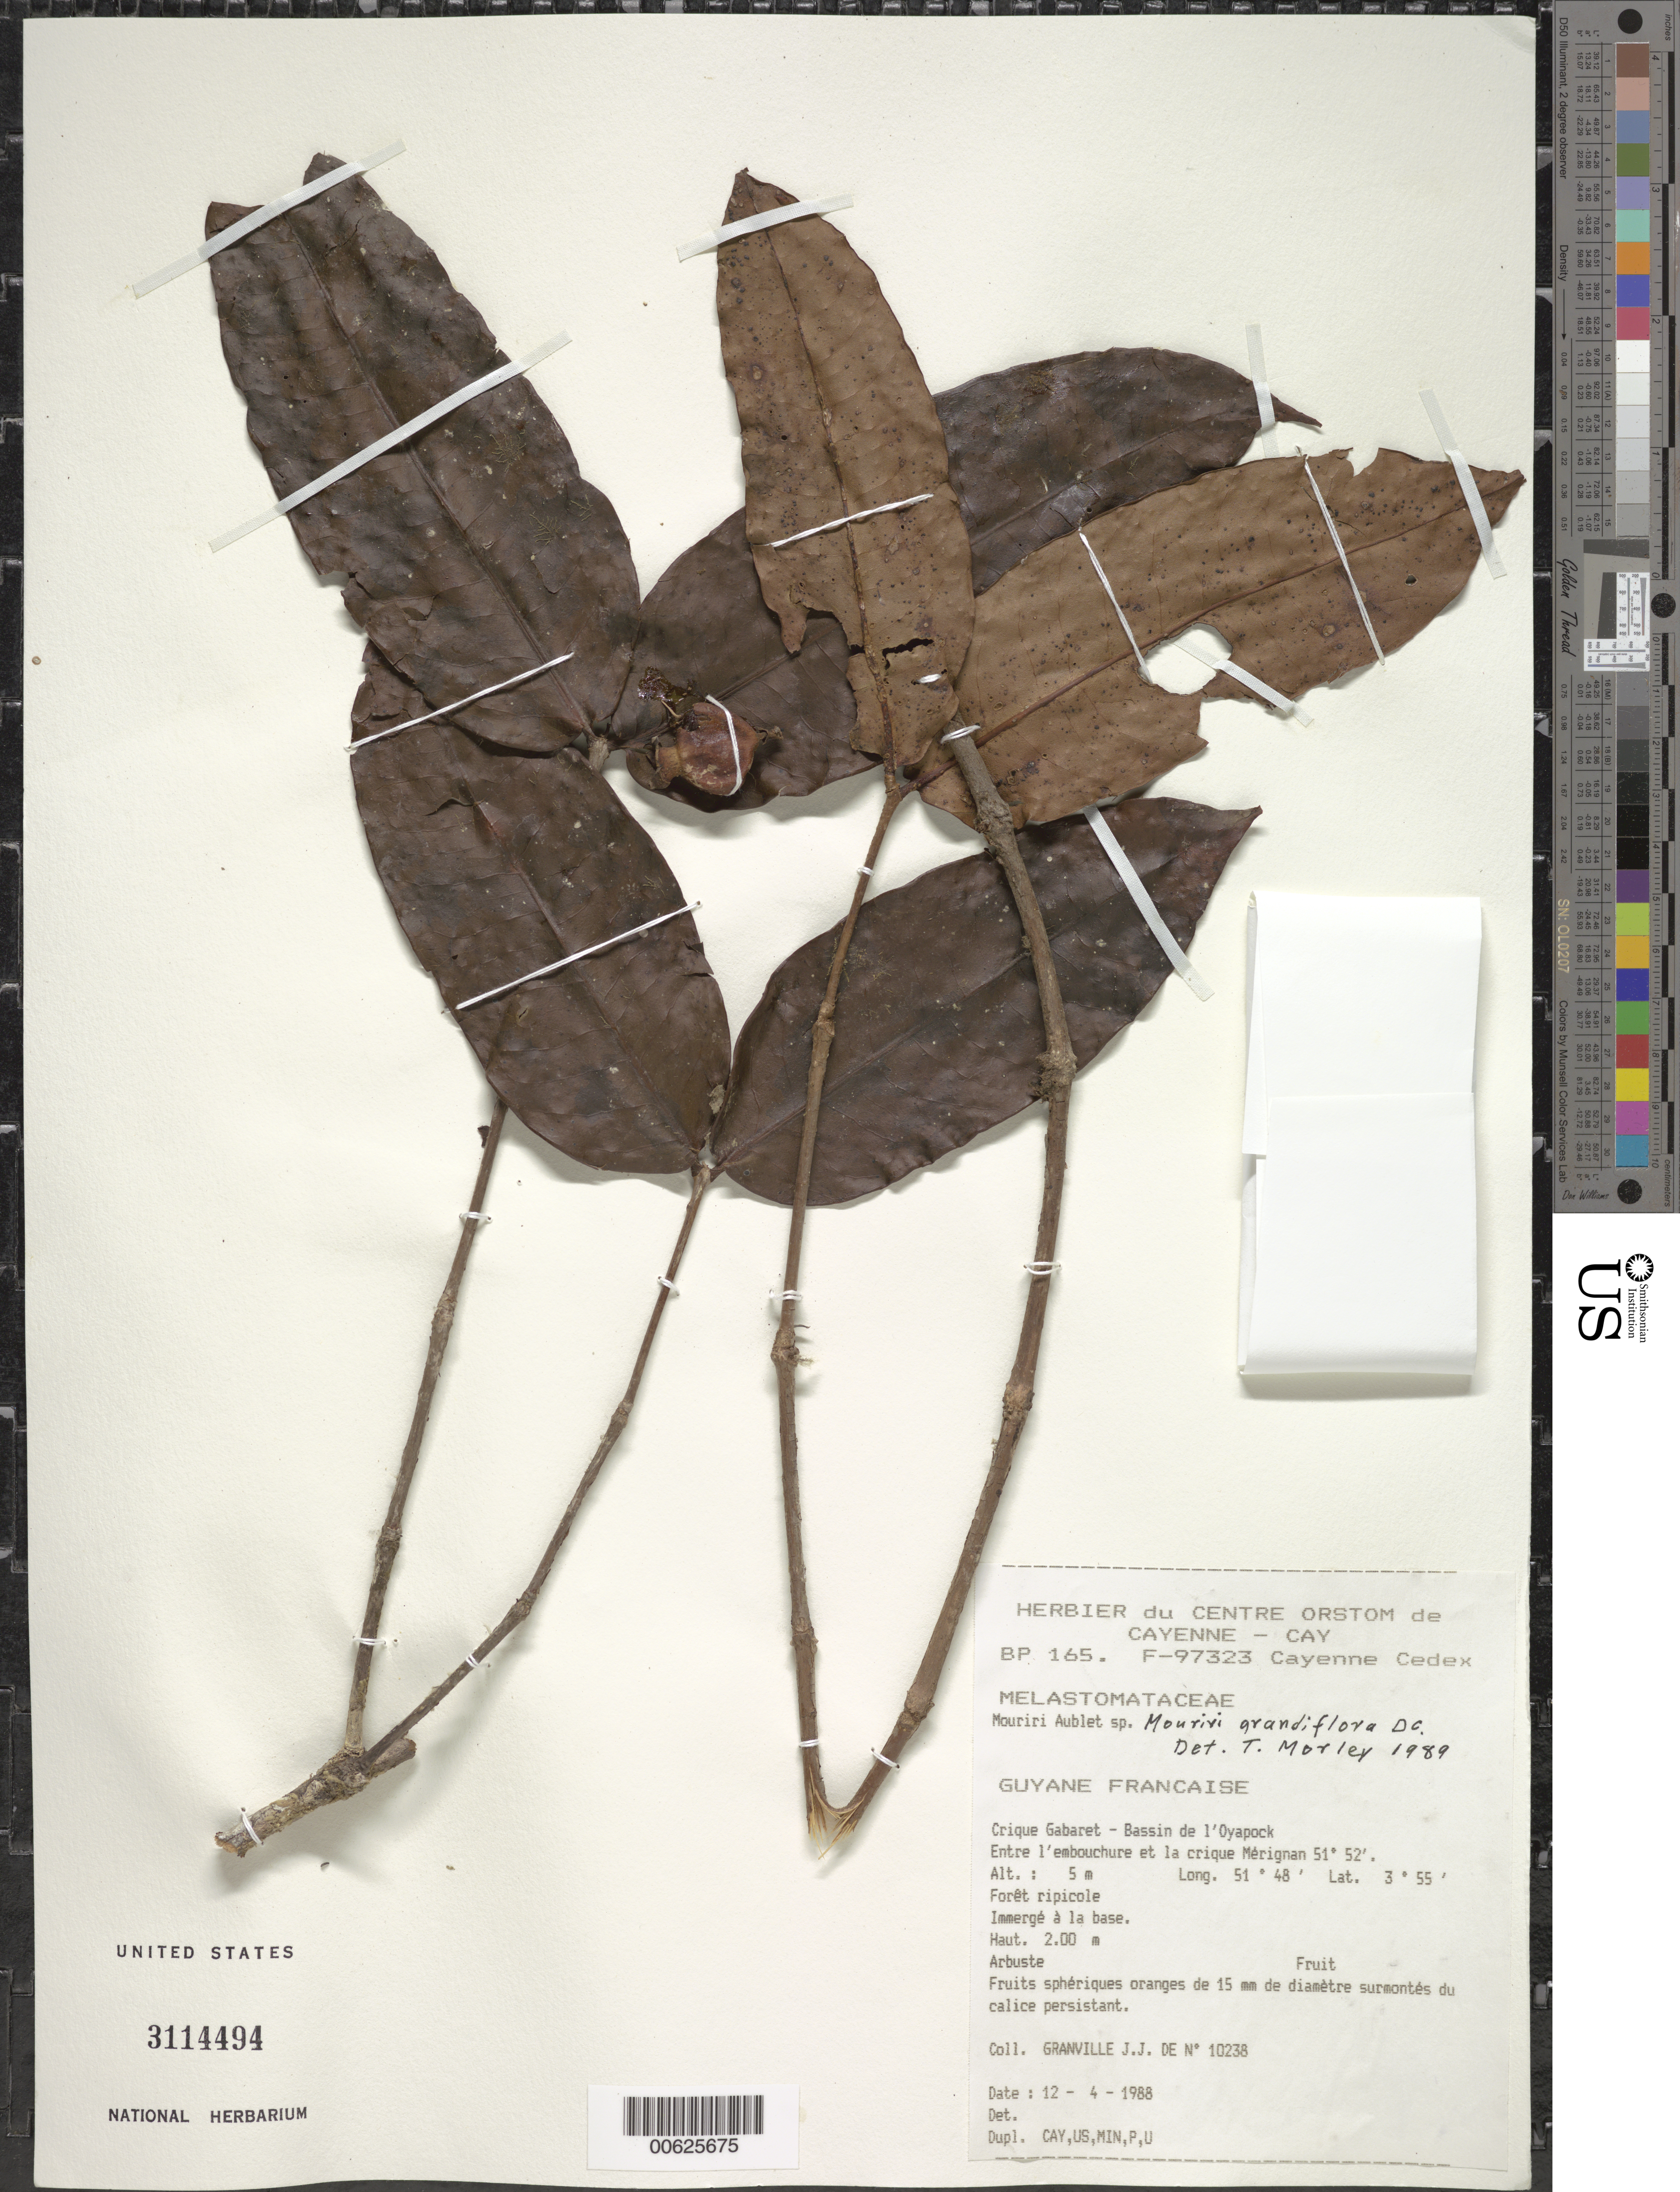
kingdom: Plantae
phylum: Tracheophyta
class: Magnoliopsida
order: Myrtales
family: Melastomataceae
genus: Mouriri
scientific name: Mouriri grandiflora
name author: DC.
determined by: Morley, T.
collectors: J.-J. de Granville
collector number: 10238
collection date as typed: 12-Apr-88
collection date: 1988-04-12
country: French Guiana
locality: Crique Gabaret, Bassin de l'Oyapock, entre l'embouchure et la crique Merignan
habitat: Foret ripicole. Immerge a la base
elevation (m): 5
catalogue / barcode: US 3114494